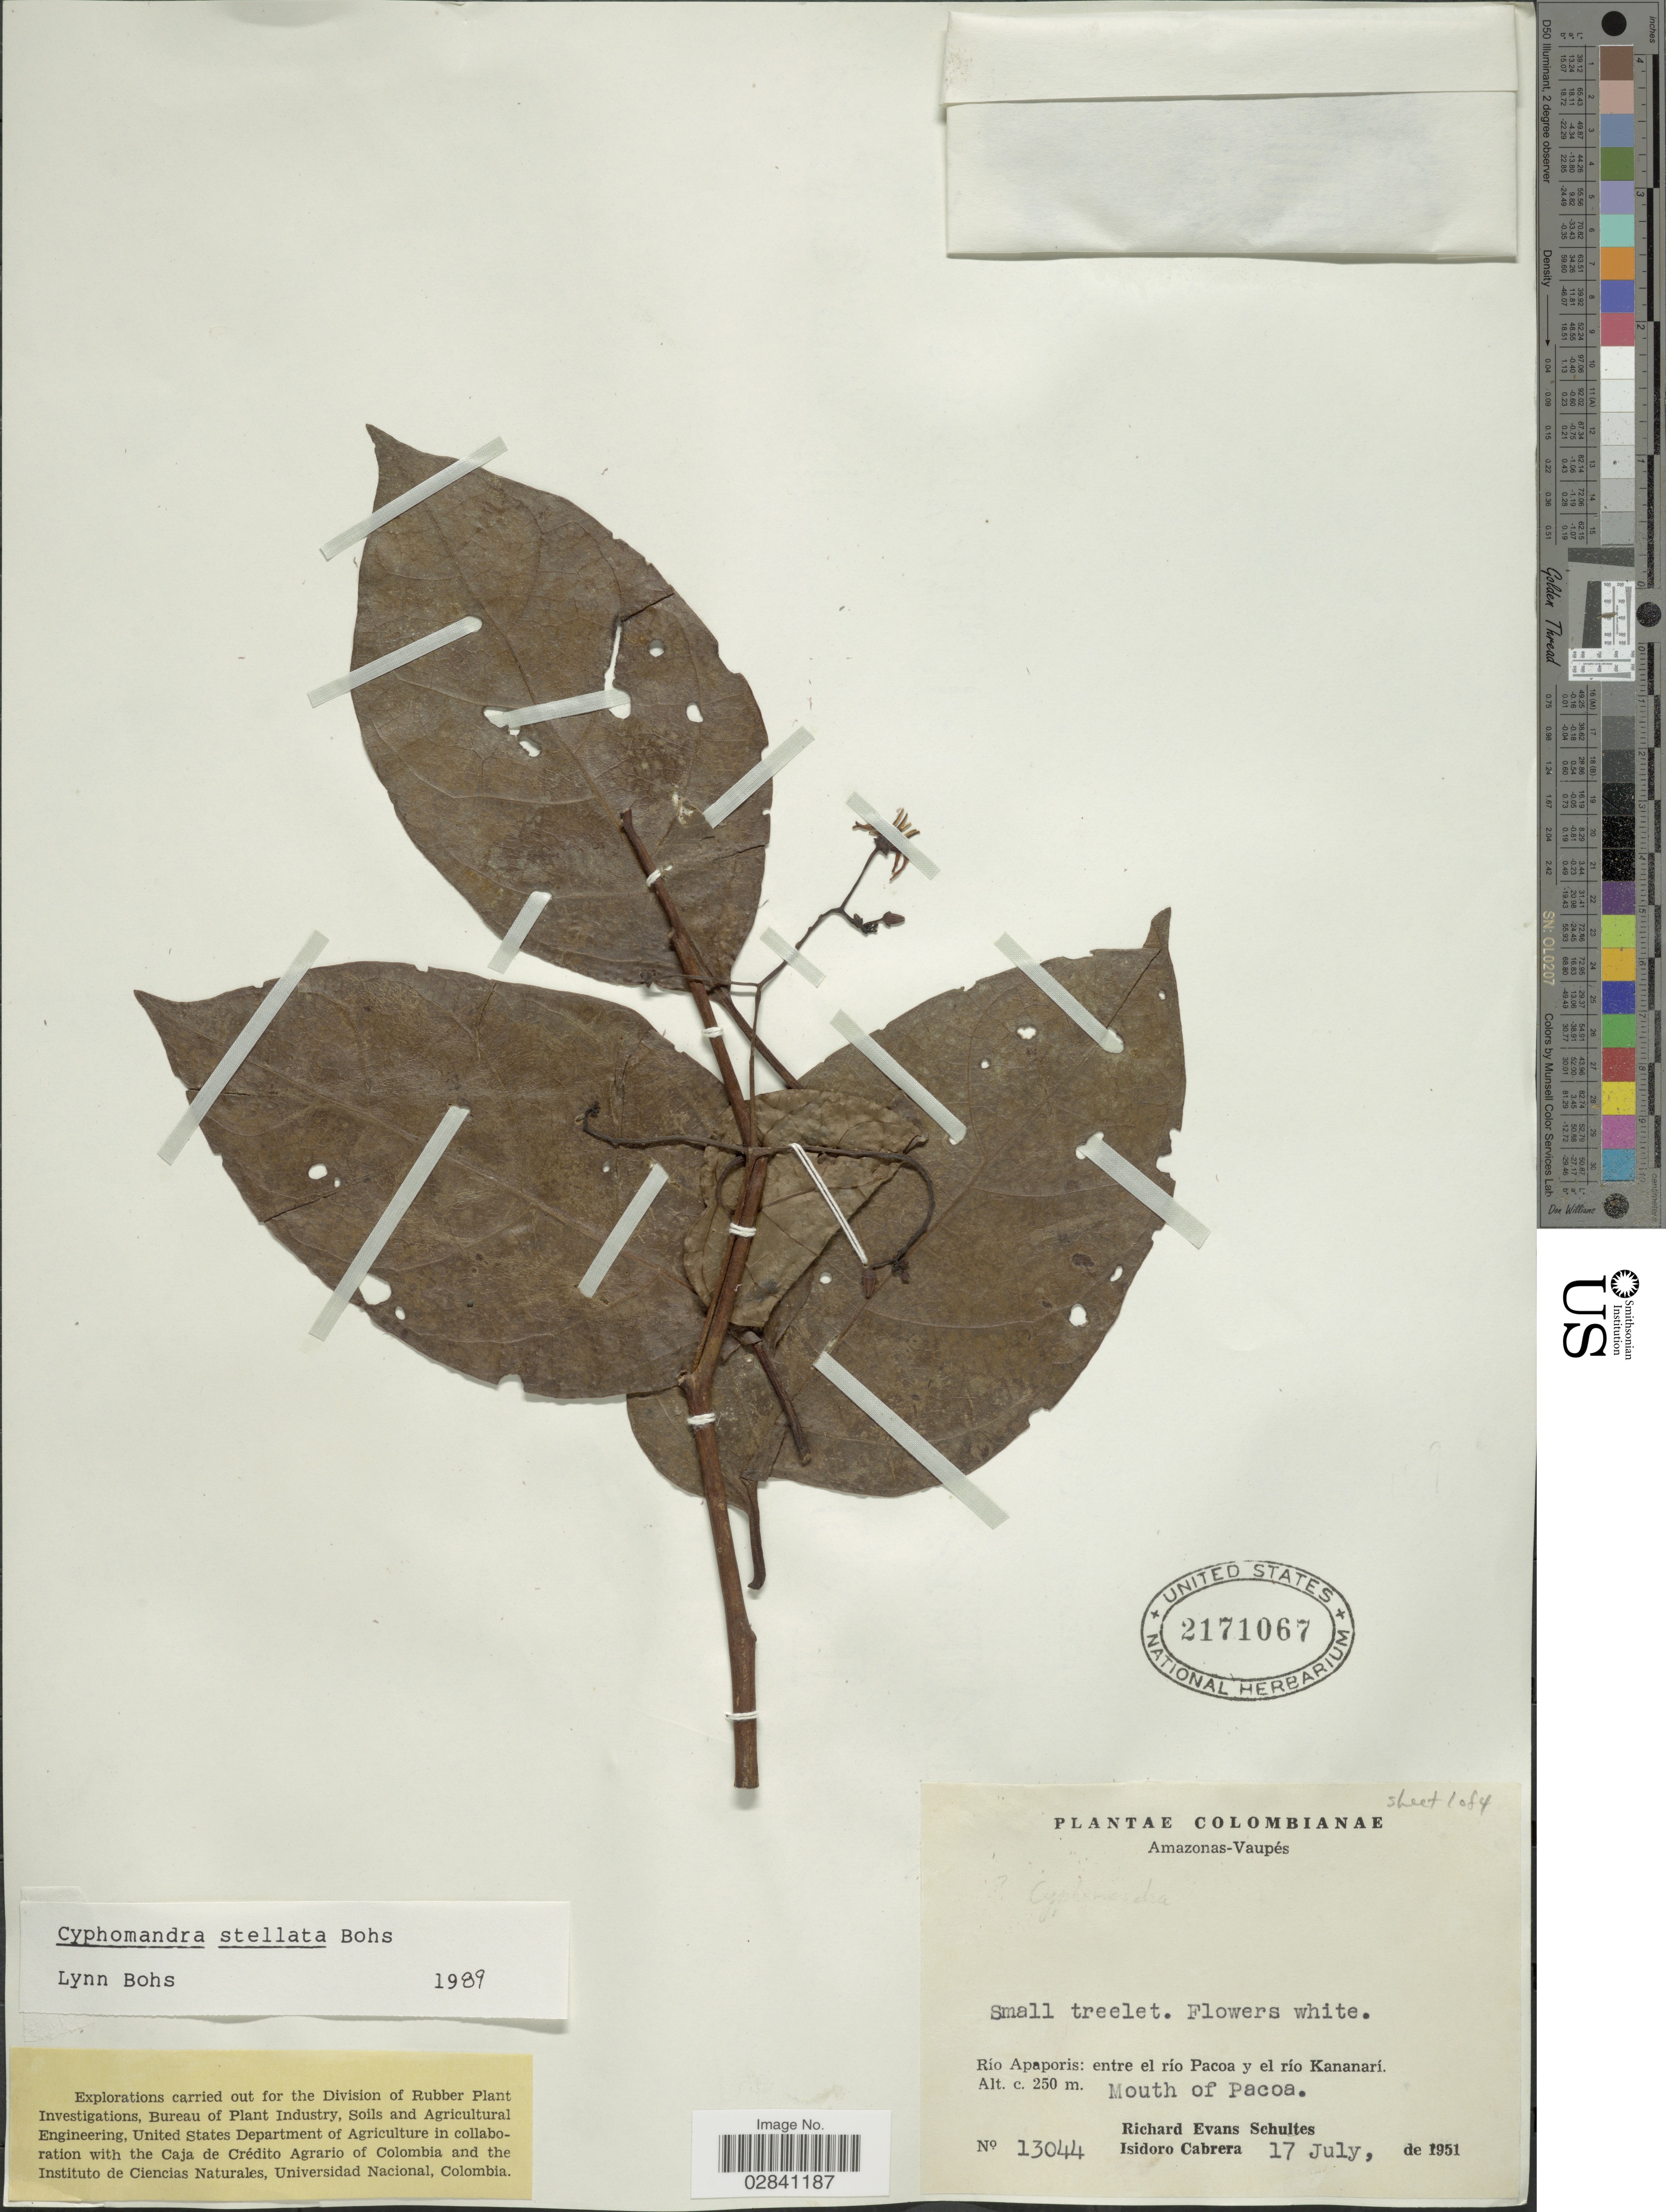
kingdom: Plantae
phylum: Tracheophyta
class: Magnoliopsida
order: Solanales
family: Solanaceae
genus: Cyphomandra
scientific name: Cyphomandra stellata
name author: Bohs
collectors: R. E. Schultes & I. Cabrera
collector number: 13044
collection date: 1951-07-17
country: Colombia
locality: Amazonas-Vaupés. Rio Apaporis: entre el río Pacoa y el río Kananari. Mouth of Pacoa.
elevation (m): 250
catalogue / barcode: US 2171067